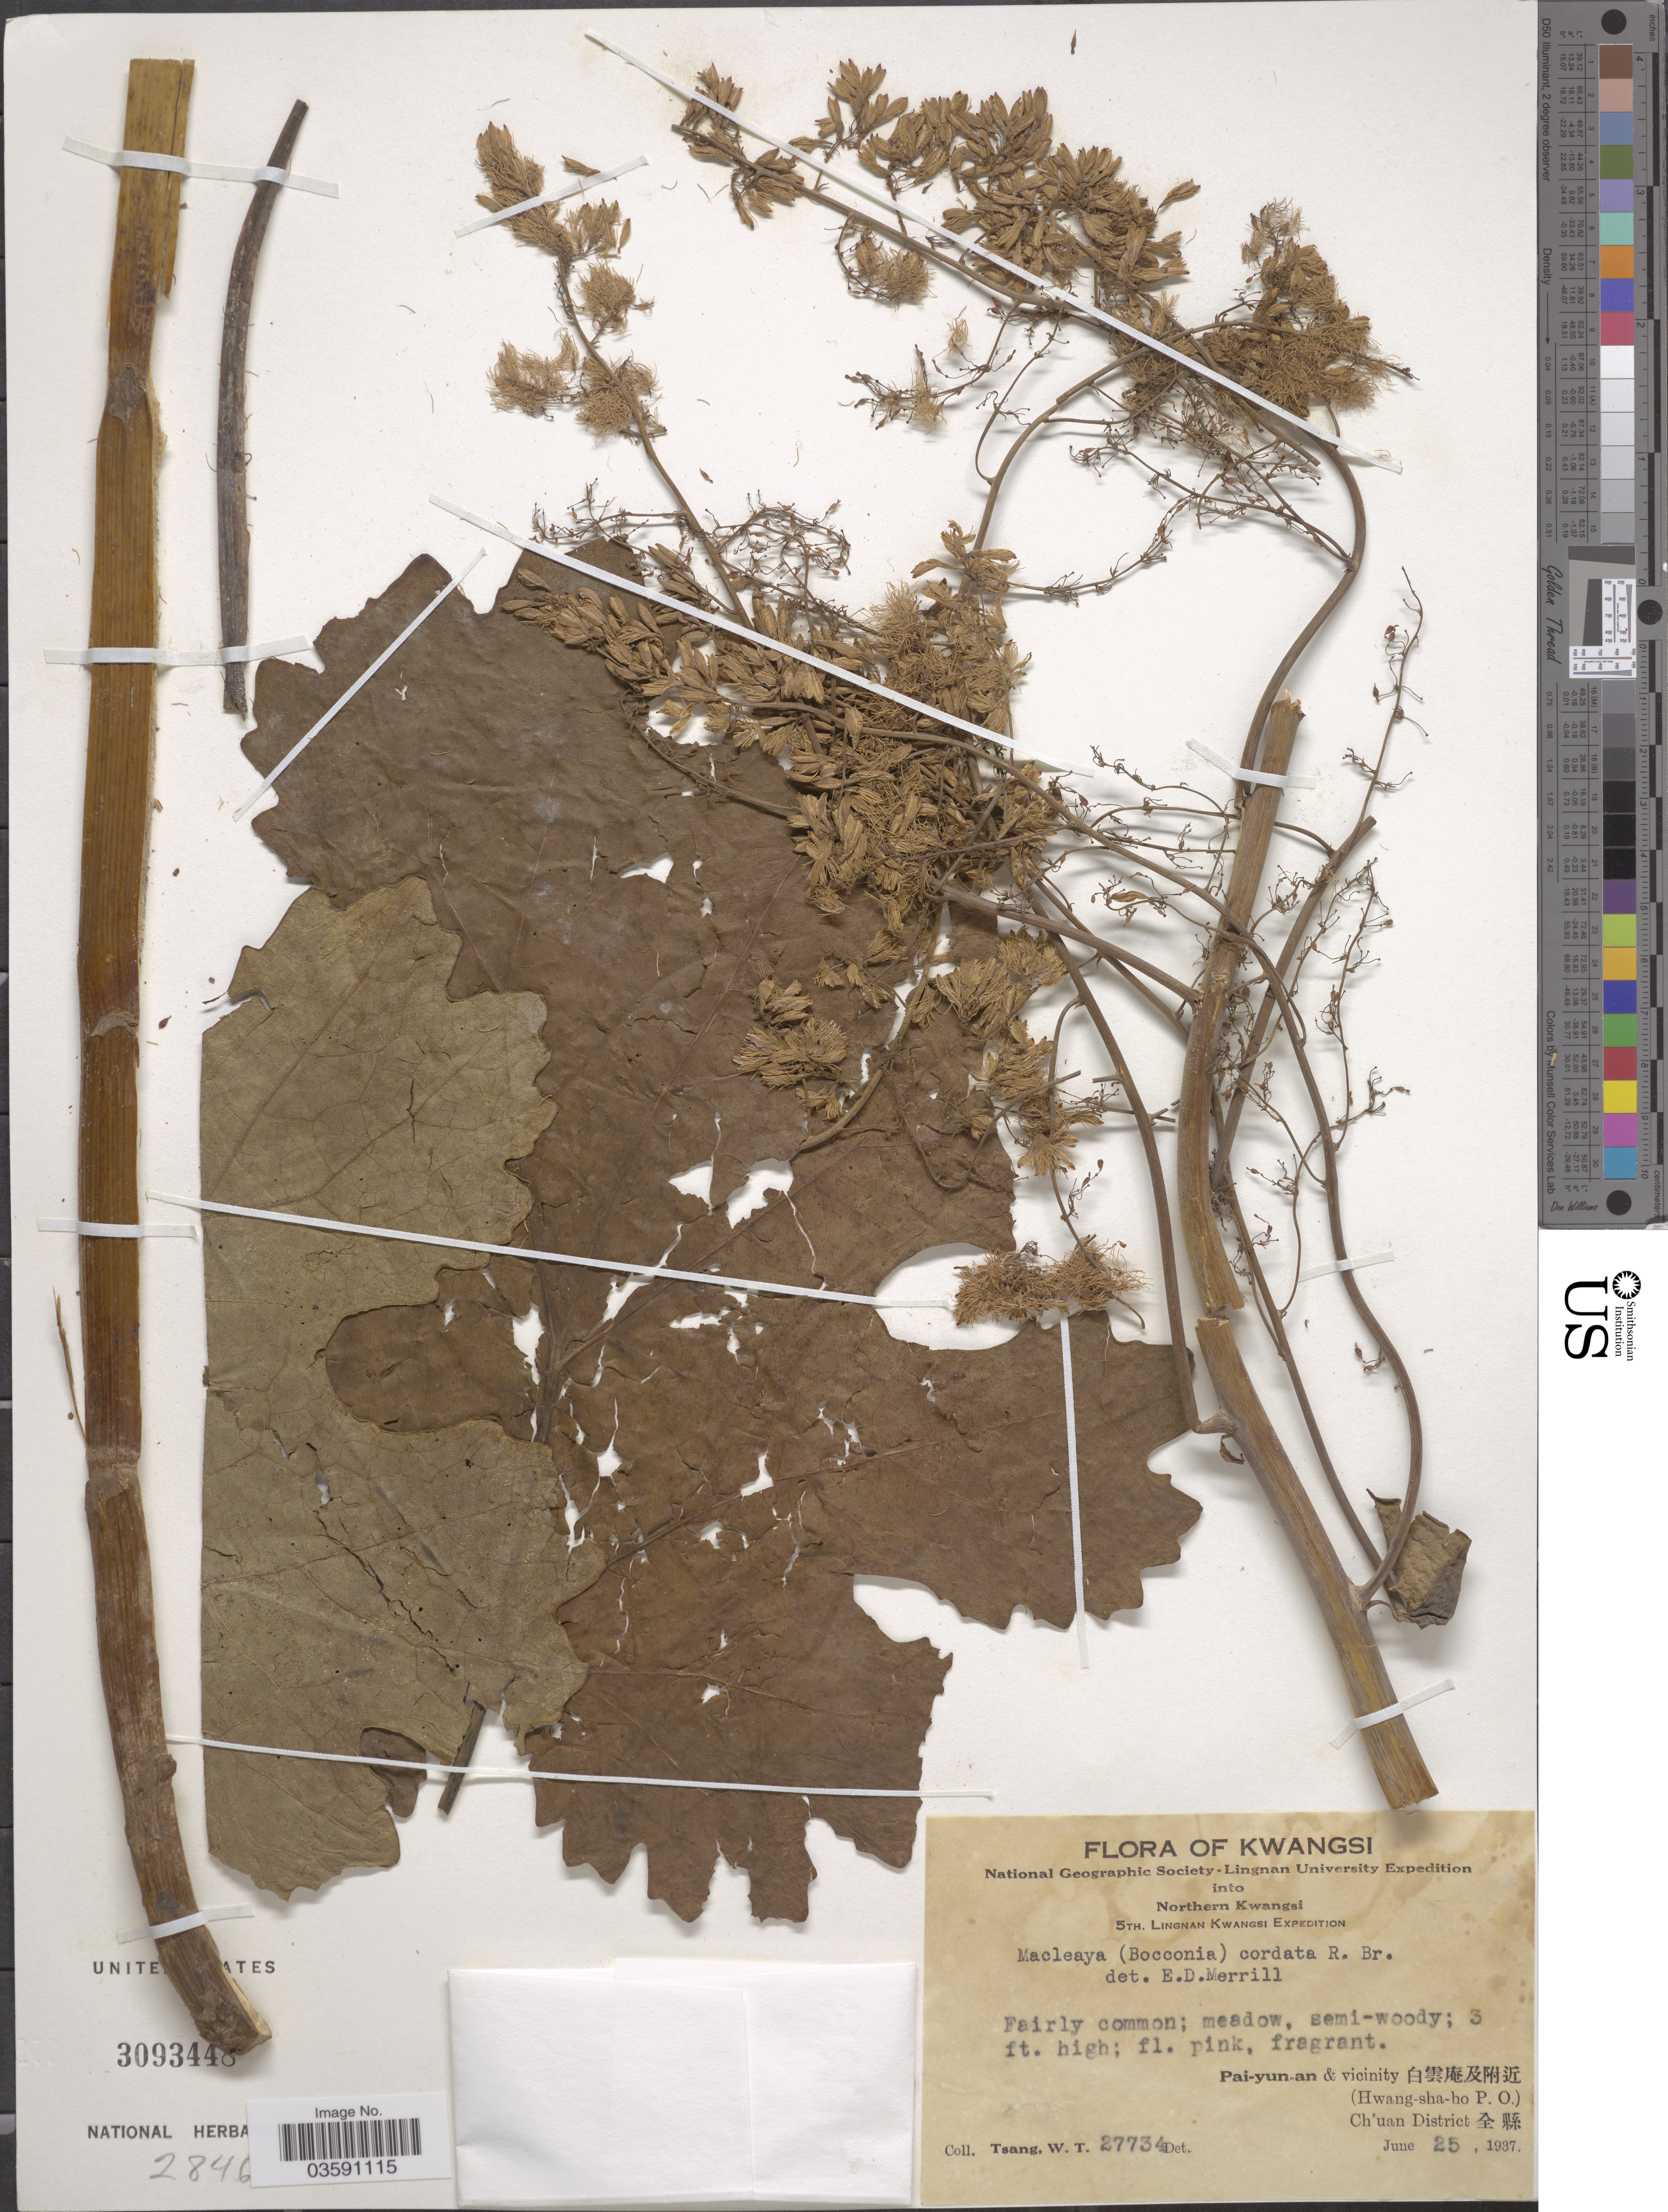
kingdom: Plantae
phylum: Tracheophyta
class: Magnoliopsida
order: Ranunculales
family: Papaveraceae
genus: Macleaya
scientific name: Macleaya cordata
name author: (Willd.) R. Br.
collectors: W. T. Tsang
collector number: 27734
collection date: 1937-06-25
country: China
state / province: Guangxi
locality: Kwangsi. Northern Kwangsi. Pai-yun-an & vicinity X. (Hwang-sha-ho P.O.) Ch'uan District X.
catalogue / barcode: US 3093448